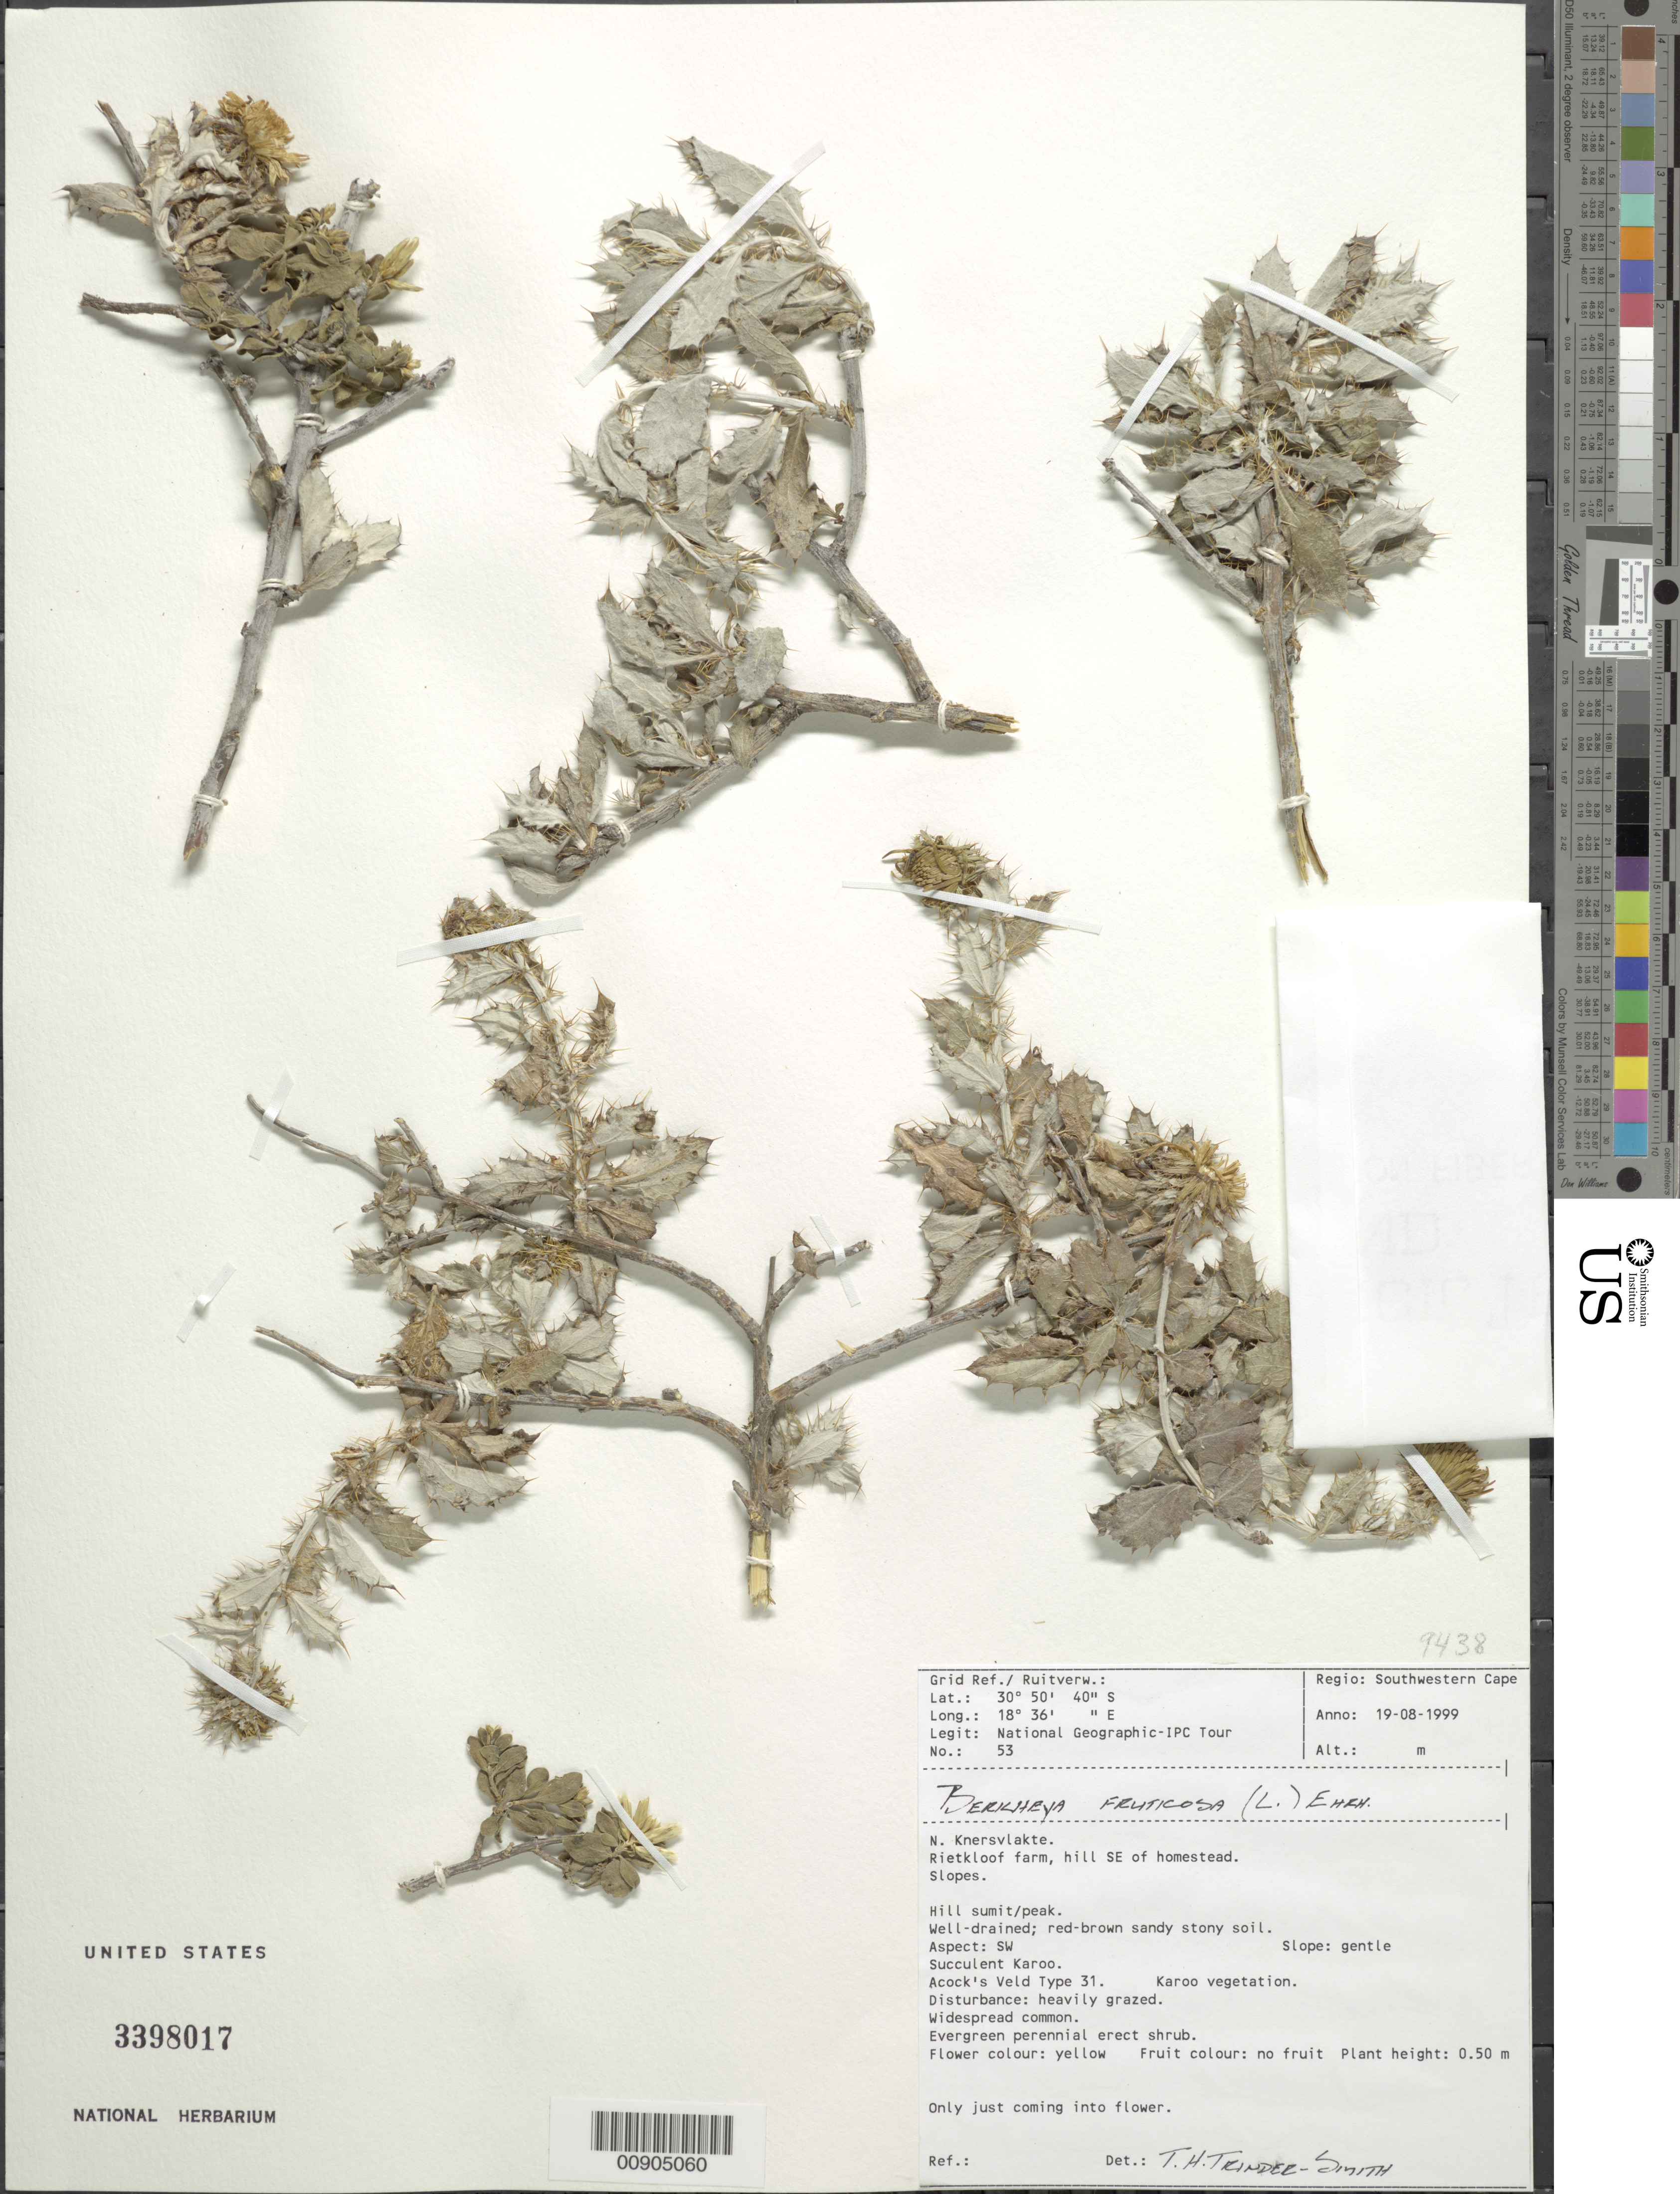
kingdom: Plantae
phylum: Tracheophyta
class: Magnoliopsida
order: Asterales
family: Asteraceae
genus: Berkheya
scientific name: Berkheya fruticosa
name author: (L.) Ehrh.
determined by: Trinder-Smith, T. H.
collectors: National Geographic IPC T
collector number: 53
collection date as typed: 19 August 1999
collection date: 1999-08-19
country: South Africa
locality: Southwestern Cape, N. Knersvlakte, Rietkloof farm, SE of homestead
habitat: Hill summit, well-drained; red-brown sandy stony soil, gentle slope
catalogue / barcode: US 3398017